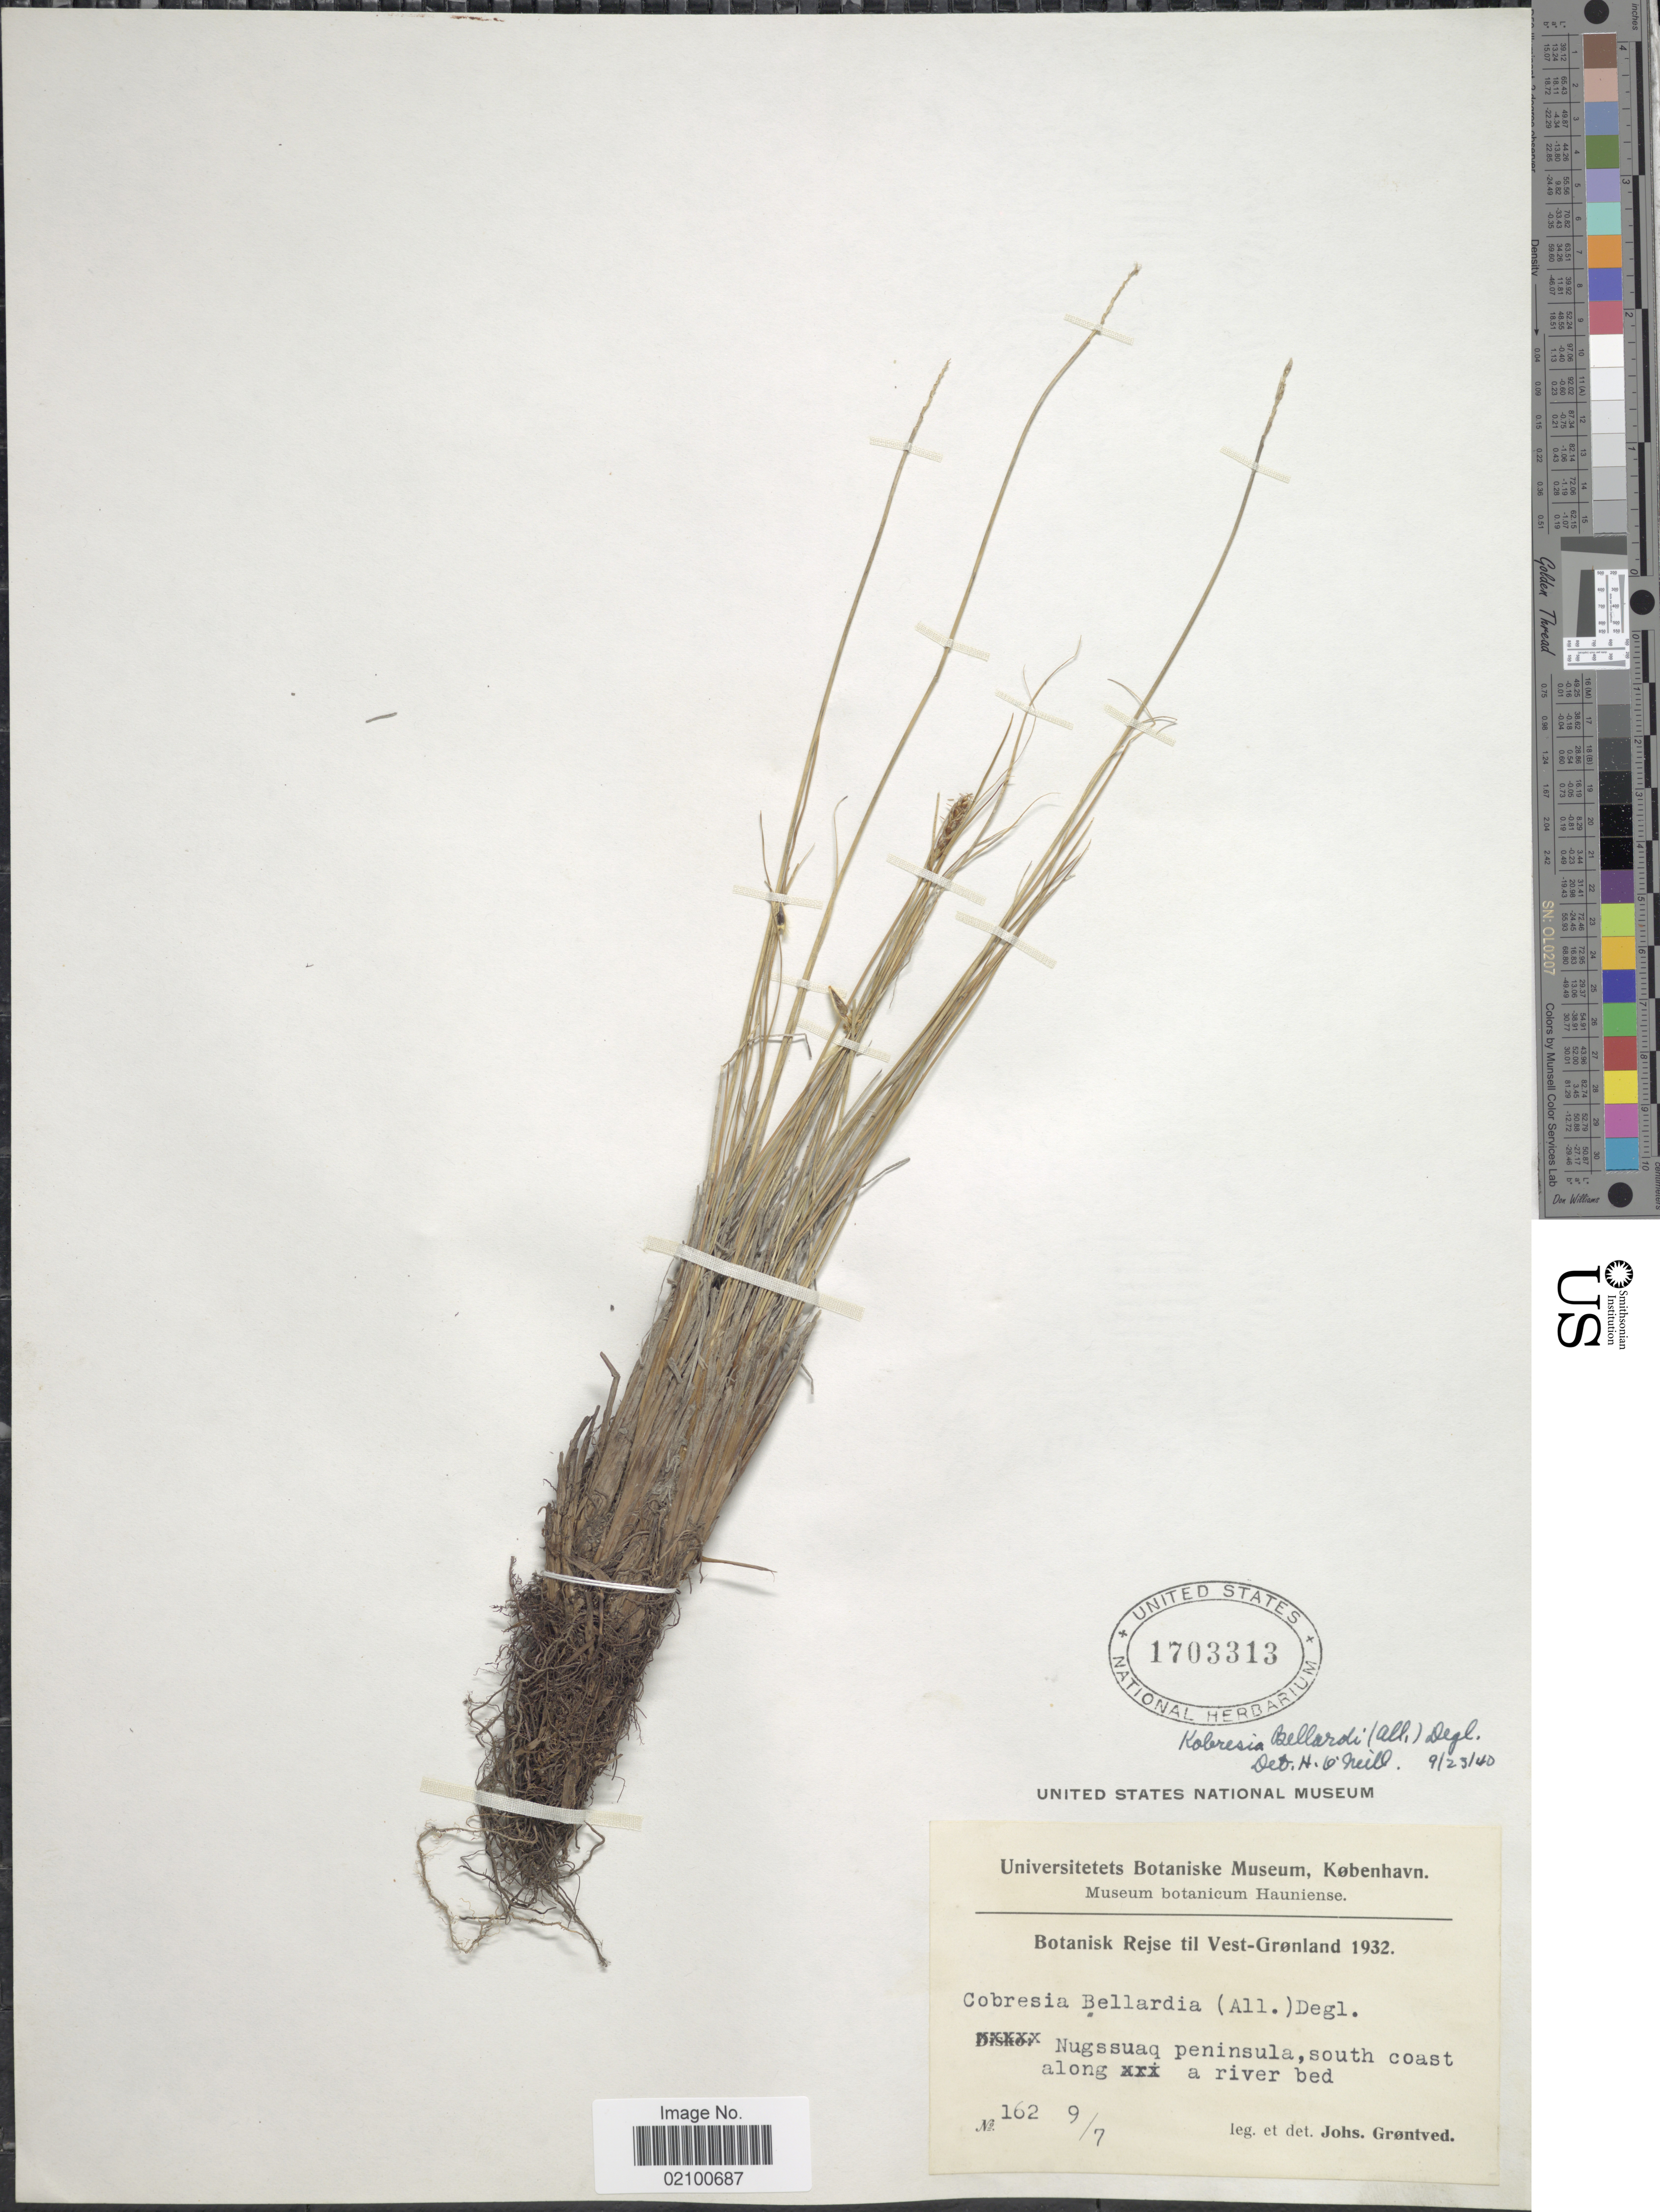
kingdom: Plantae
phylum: Tracheophyta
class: Liliopsida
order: Poales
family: Cyperaceae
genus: Carex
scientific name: Carex myosuroides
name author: Vill.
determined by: Strong, M. T., (US), Smithsonian Institution - National Museum of Natural History (UNITED STATES)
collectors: J. Grontved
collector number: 162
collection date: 1932-07-09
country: Greenland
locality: Vest-Gronland, Nugssuaq peninsula, south coast along a river bed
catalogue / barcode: US 1703313